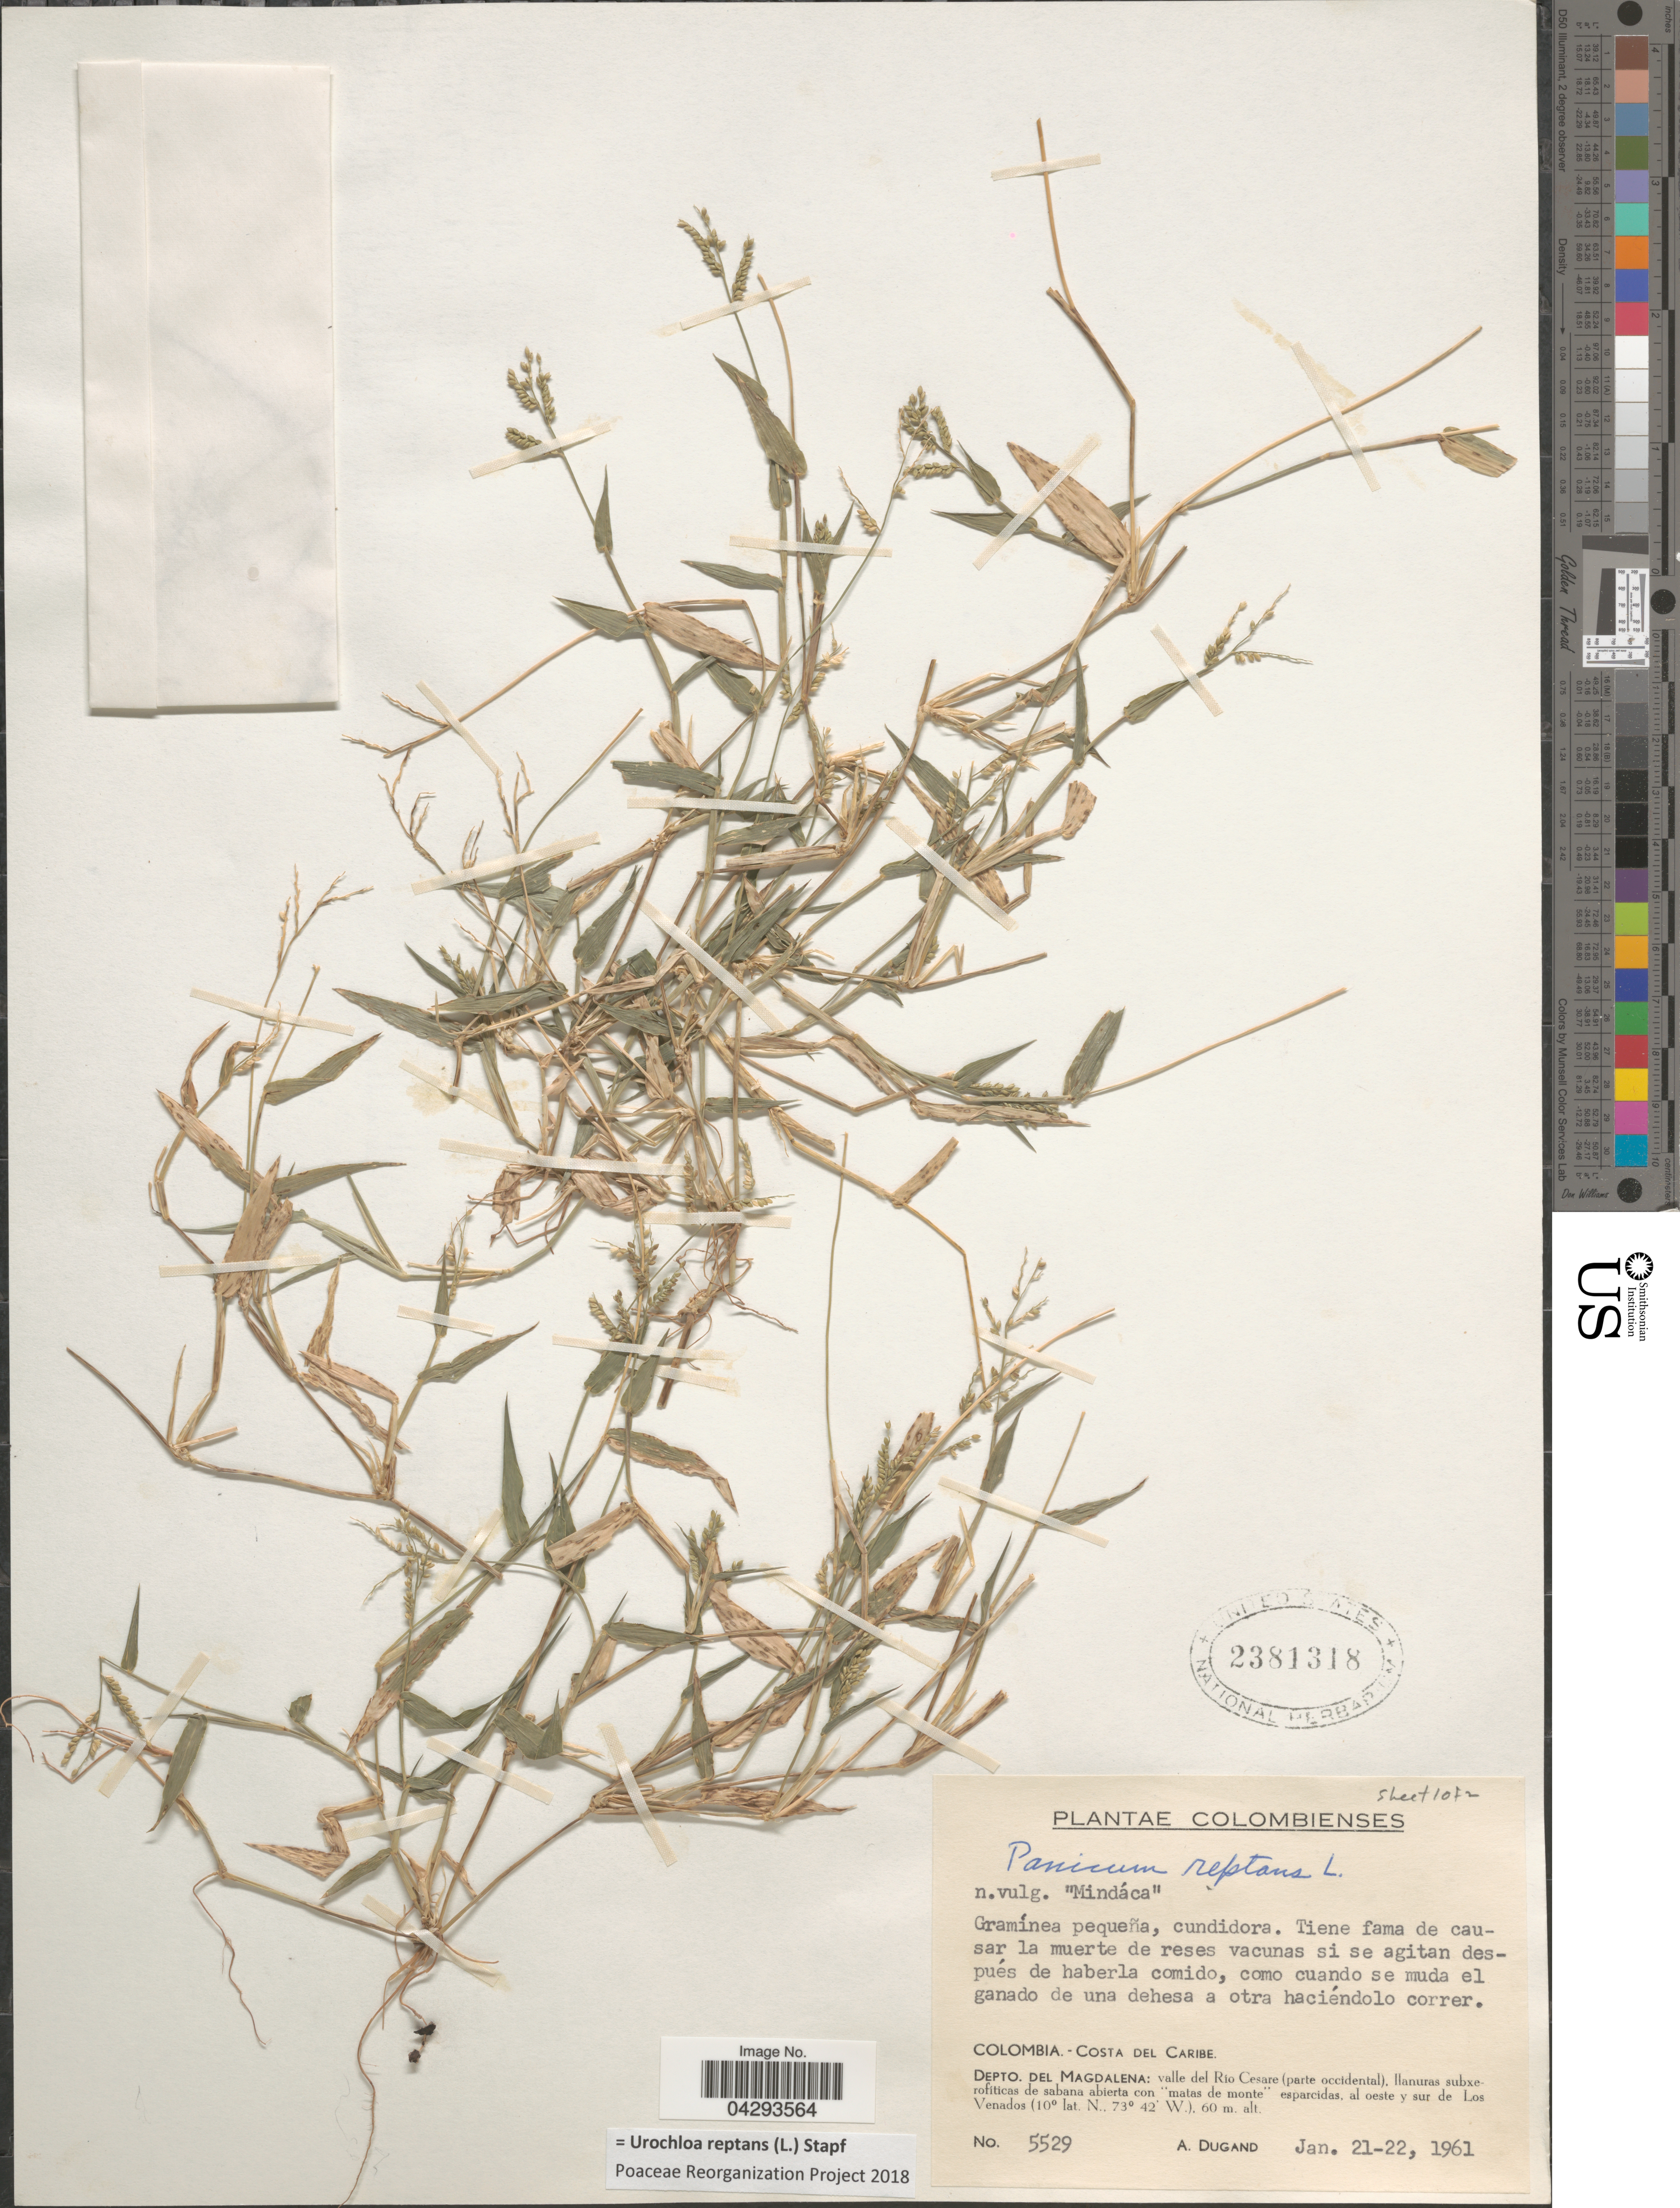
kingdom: Plantae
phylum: Tracheophyta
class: Liliopsida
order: Poales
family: Poaceae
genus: Urochloa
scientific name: Urochloa reptans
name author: (L.) Stapf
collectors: A. Dugand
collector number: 5529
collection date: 1961-01-21/1961-01-22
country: Colombia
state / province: Magdalena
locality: Costa del Caribe. Depto. del Magdalena: valle del Rio Cesare (parte occidental). Ilanuras subxerofíticas de sabana abierta con "matas de monte" esparcidas, al oeste y sur de Los Venados.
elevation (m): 60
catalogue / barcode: US 2381318